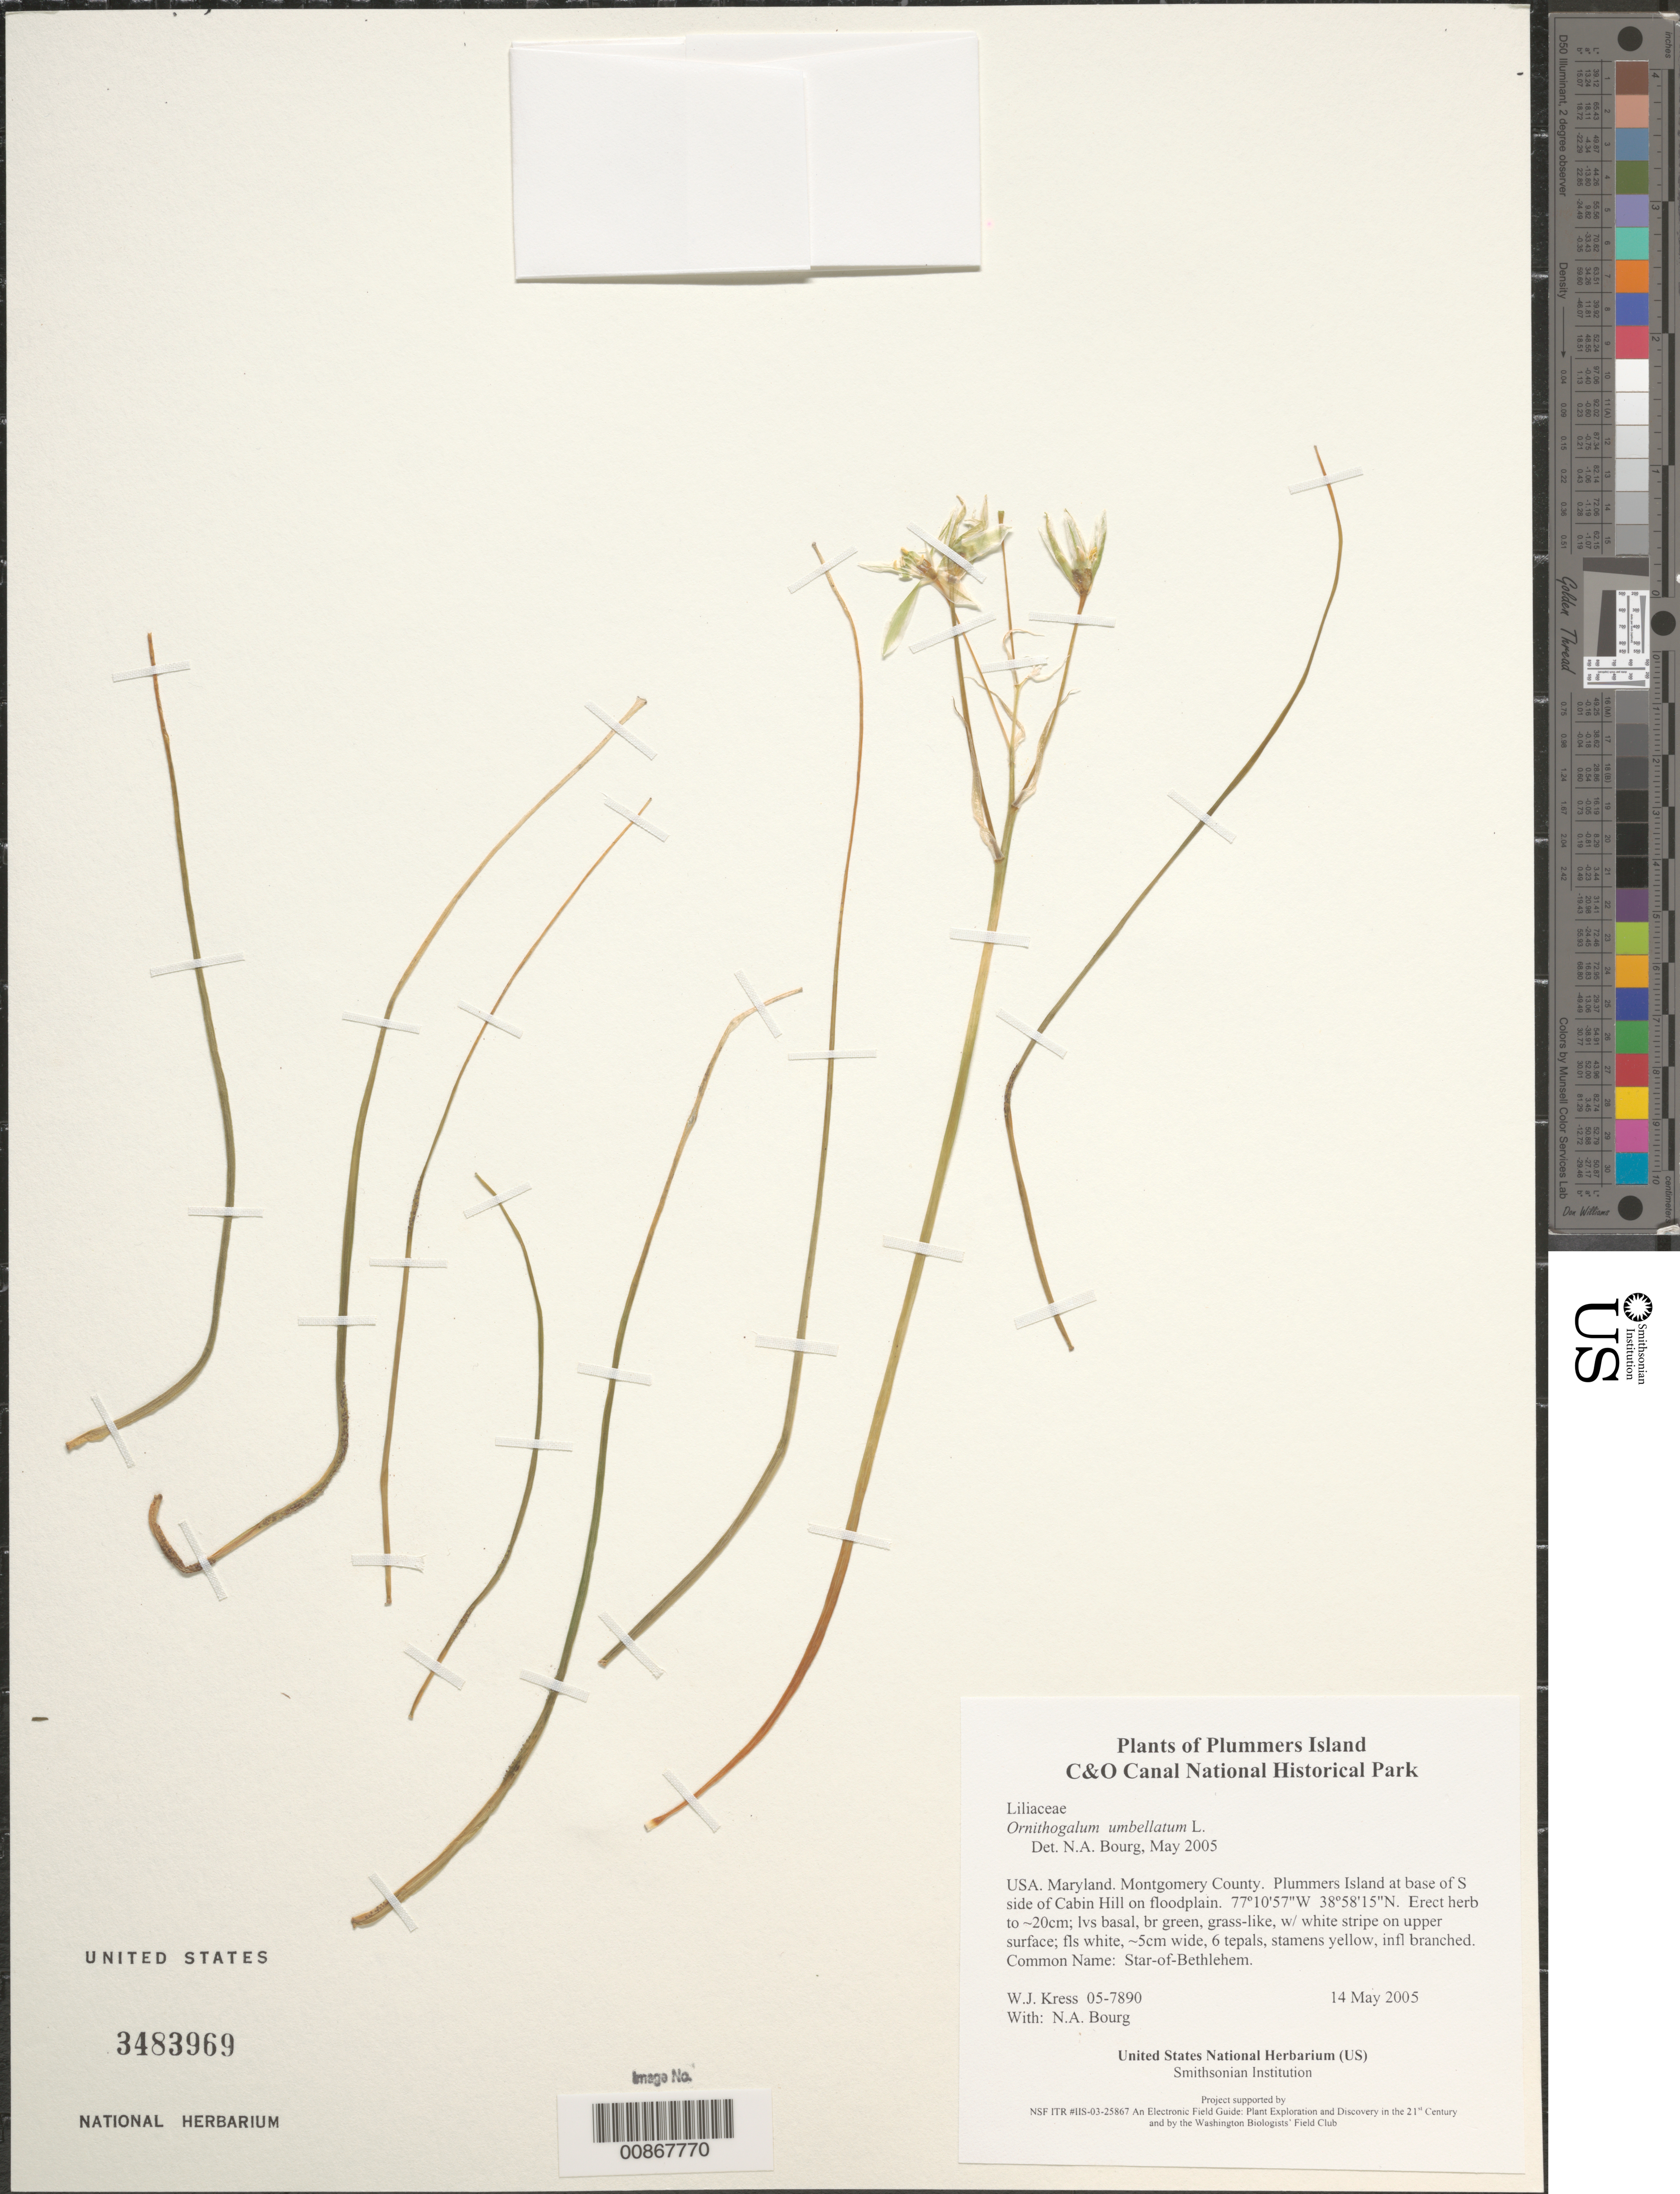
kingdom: Plantae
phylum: Tracheophyta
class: Liliopsida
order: Asparagales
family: Asparagaceae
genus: Ornithogalum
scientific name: Ornithogalum umbellatum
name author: L.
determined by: Bourg, N. A.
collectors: W. J. Kress & N. A. Bourg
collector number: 05-7890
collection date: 2005-05-14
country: United States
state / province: Maryland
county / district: Montgomery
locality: Chesapeake and Ohio Canal National Historical Park, Plummers Island at base of S side of Cabin Hill on floodplain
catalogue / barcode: US 3483969